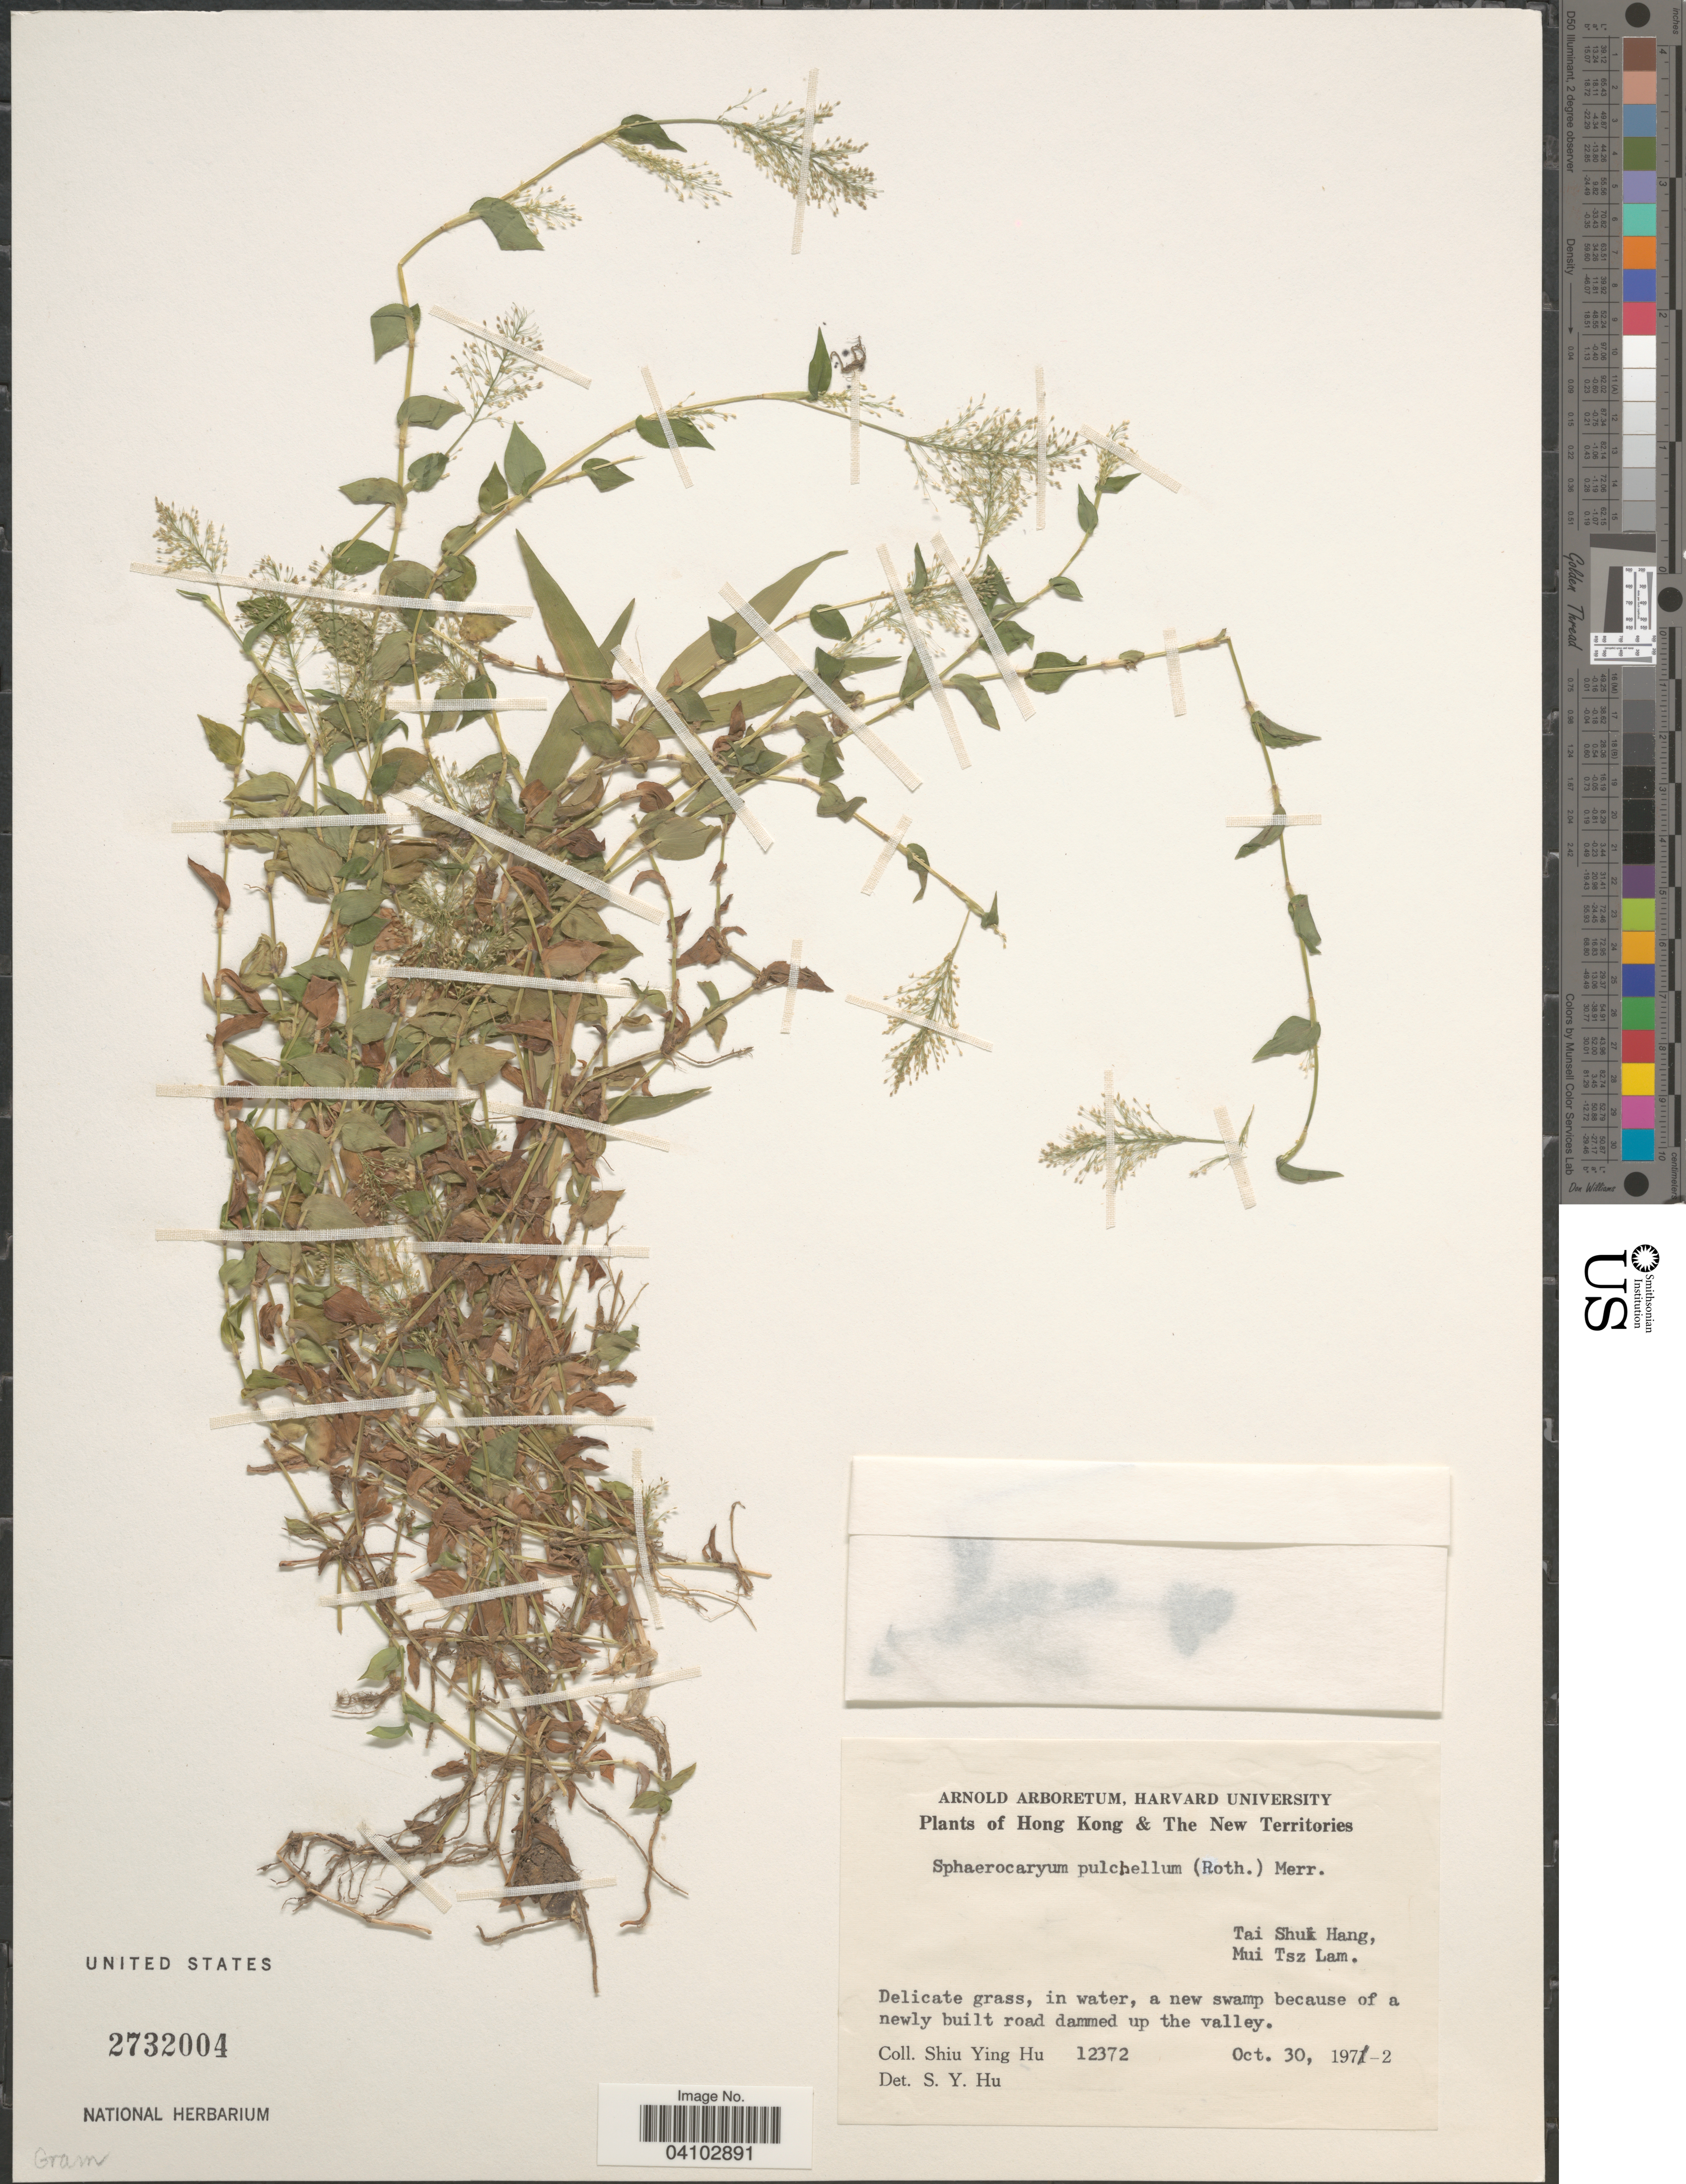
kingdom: Plantae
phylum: Tracheophyta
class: Liliopsida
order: Poales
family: Poaceae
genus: Isachne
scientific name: Isachne pulchella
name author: Roth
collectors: S. Y. Hu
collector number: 12372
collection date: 1972-10-30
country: China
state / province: Hong Kong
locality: The New Territories. Tai Shuk Hang, Mui Tsz Lam.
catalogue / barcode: US 2732004